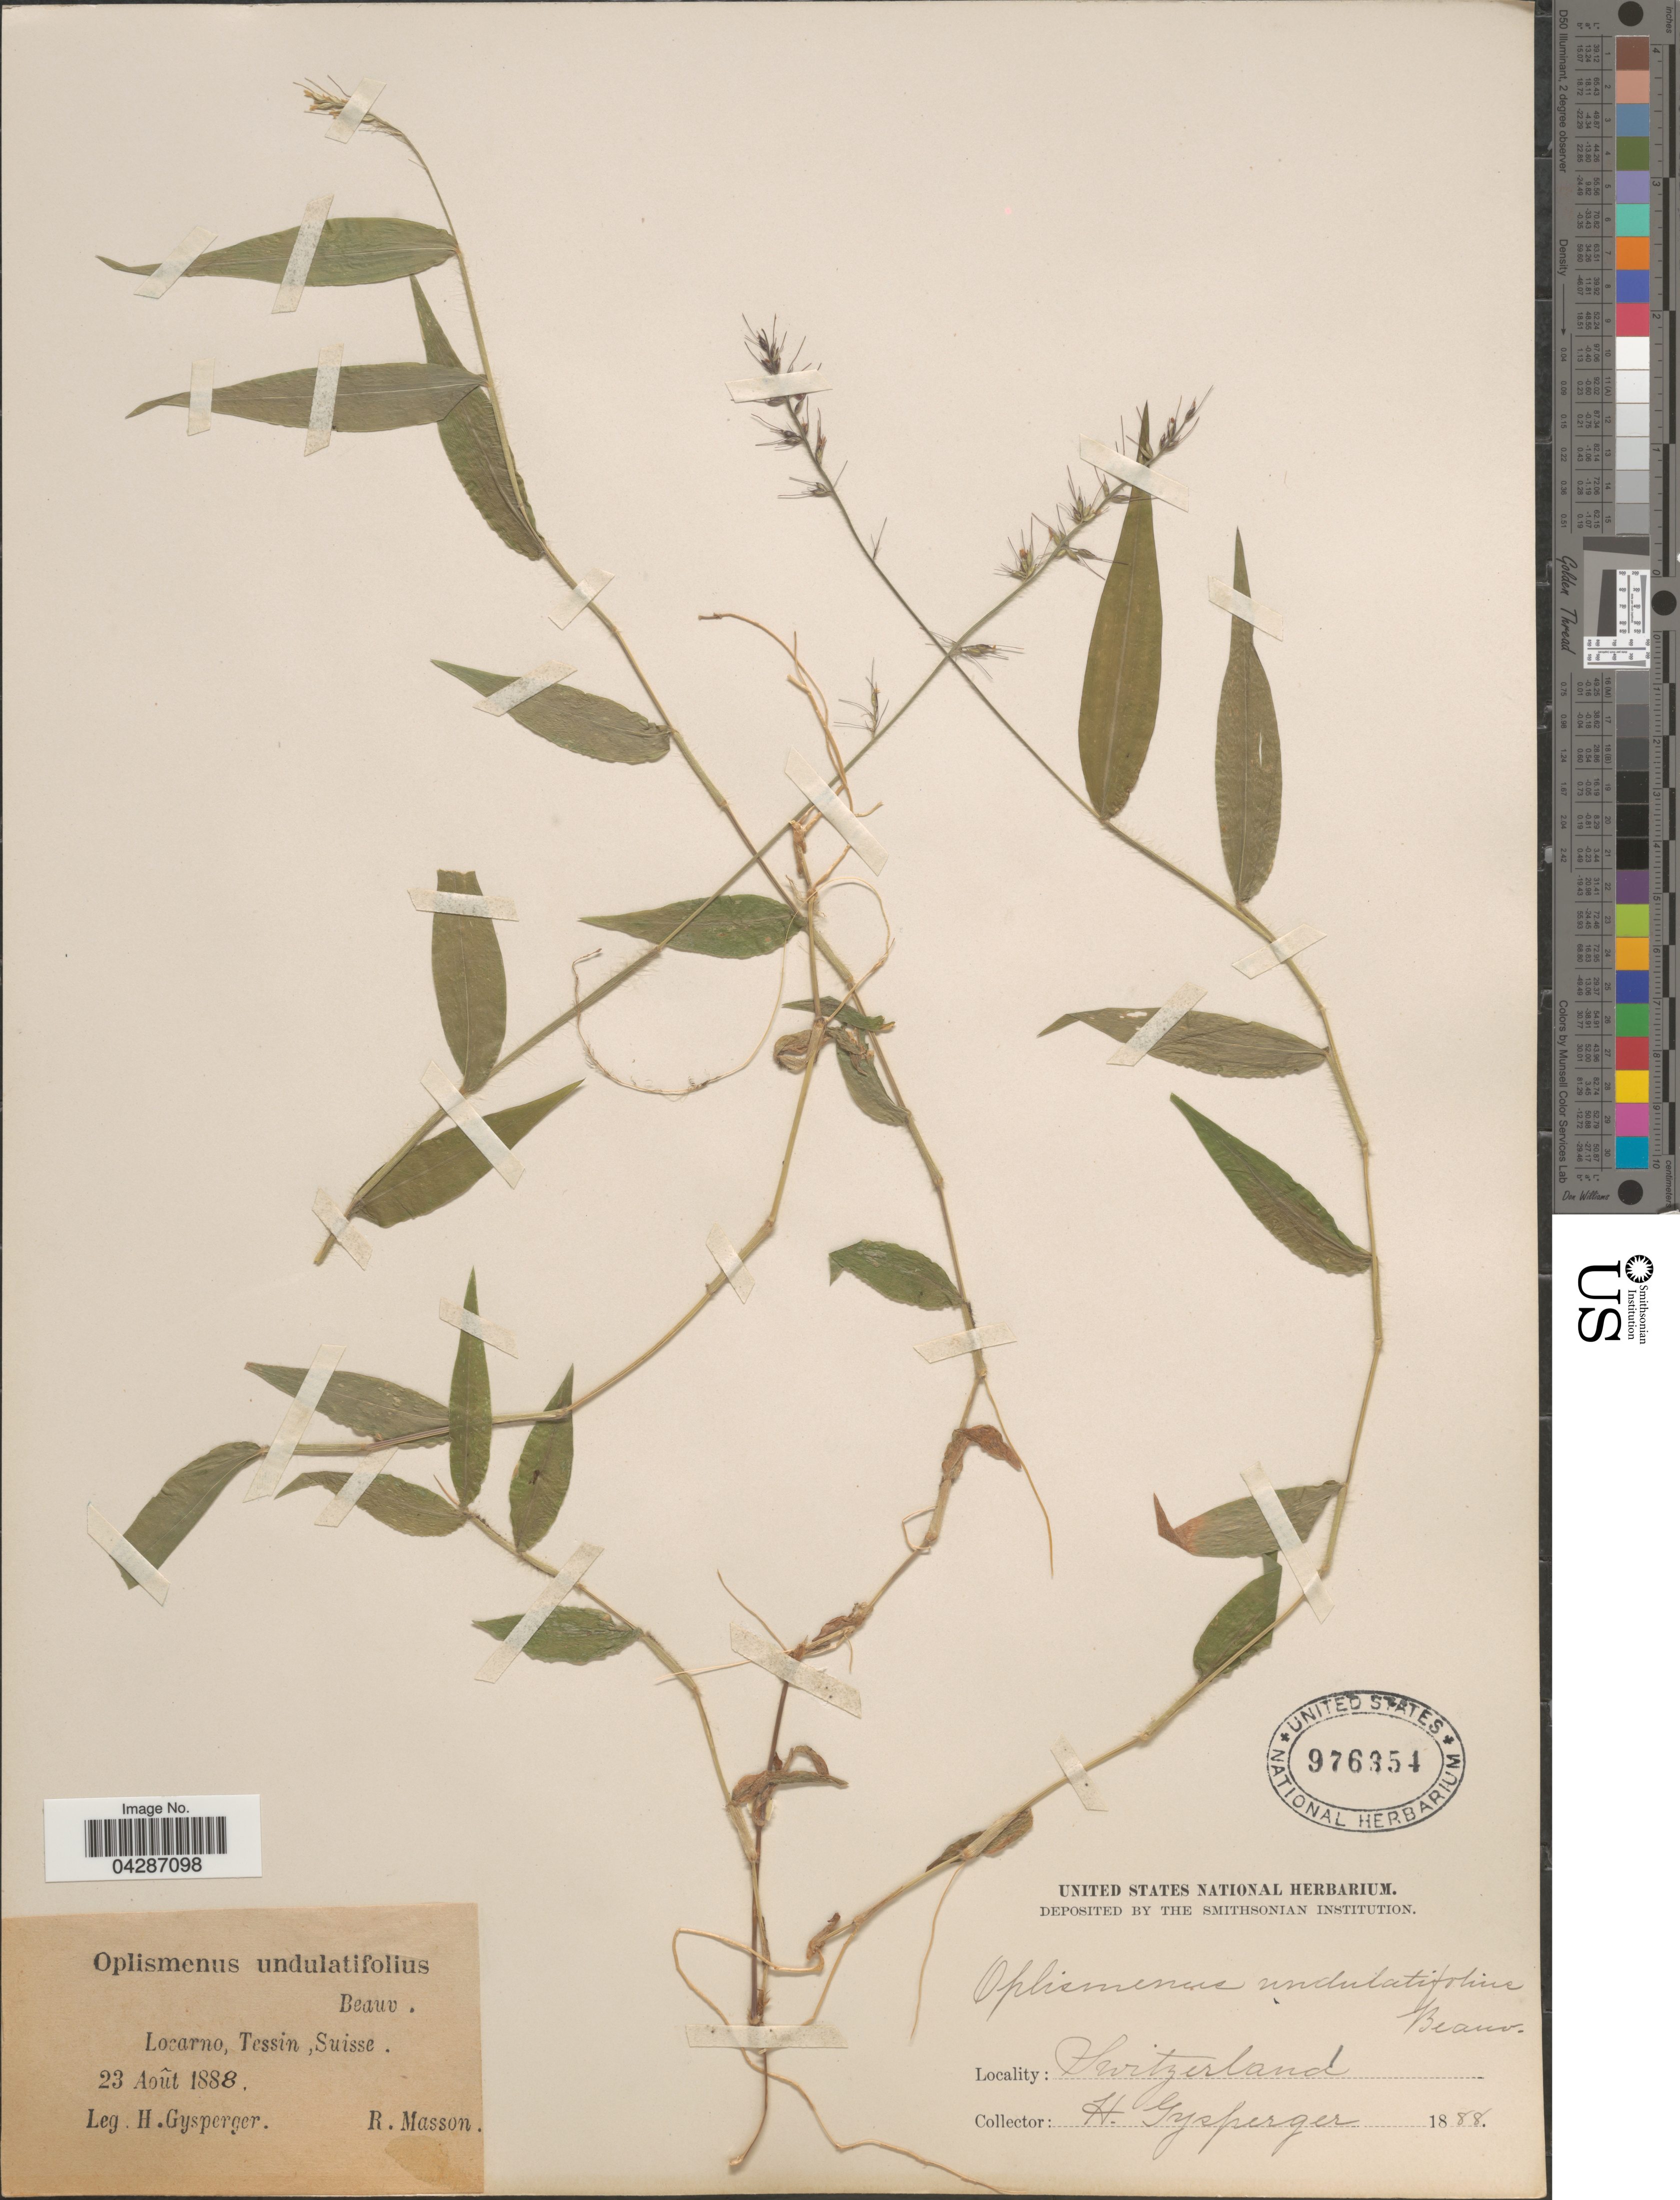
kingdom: Plantae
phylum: Tracheophyta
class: Liliopsida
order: Poales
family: Poaceae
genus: Oplismenus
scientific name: Oplismenus undulatifolius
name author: (Ard.) P. Beauv.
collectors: H. Gysperger & R. Masson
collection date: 1888-08-23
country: Switzerland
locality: Locarno, Tessin, Suisse.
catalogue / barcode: US 976354